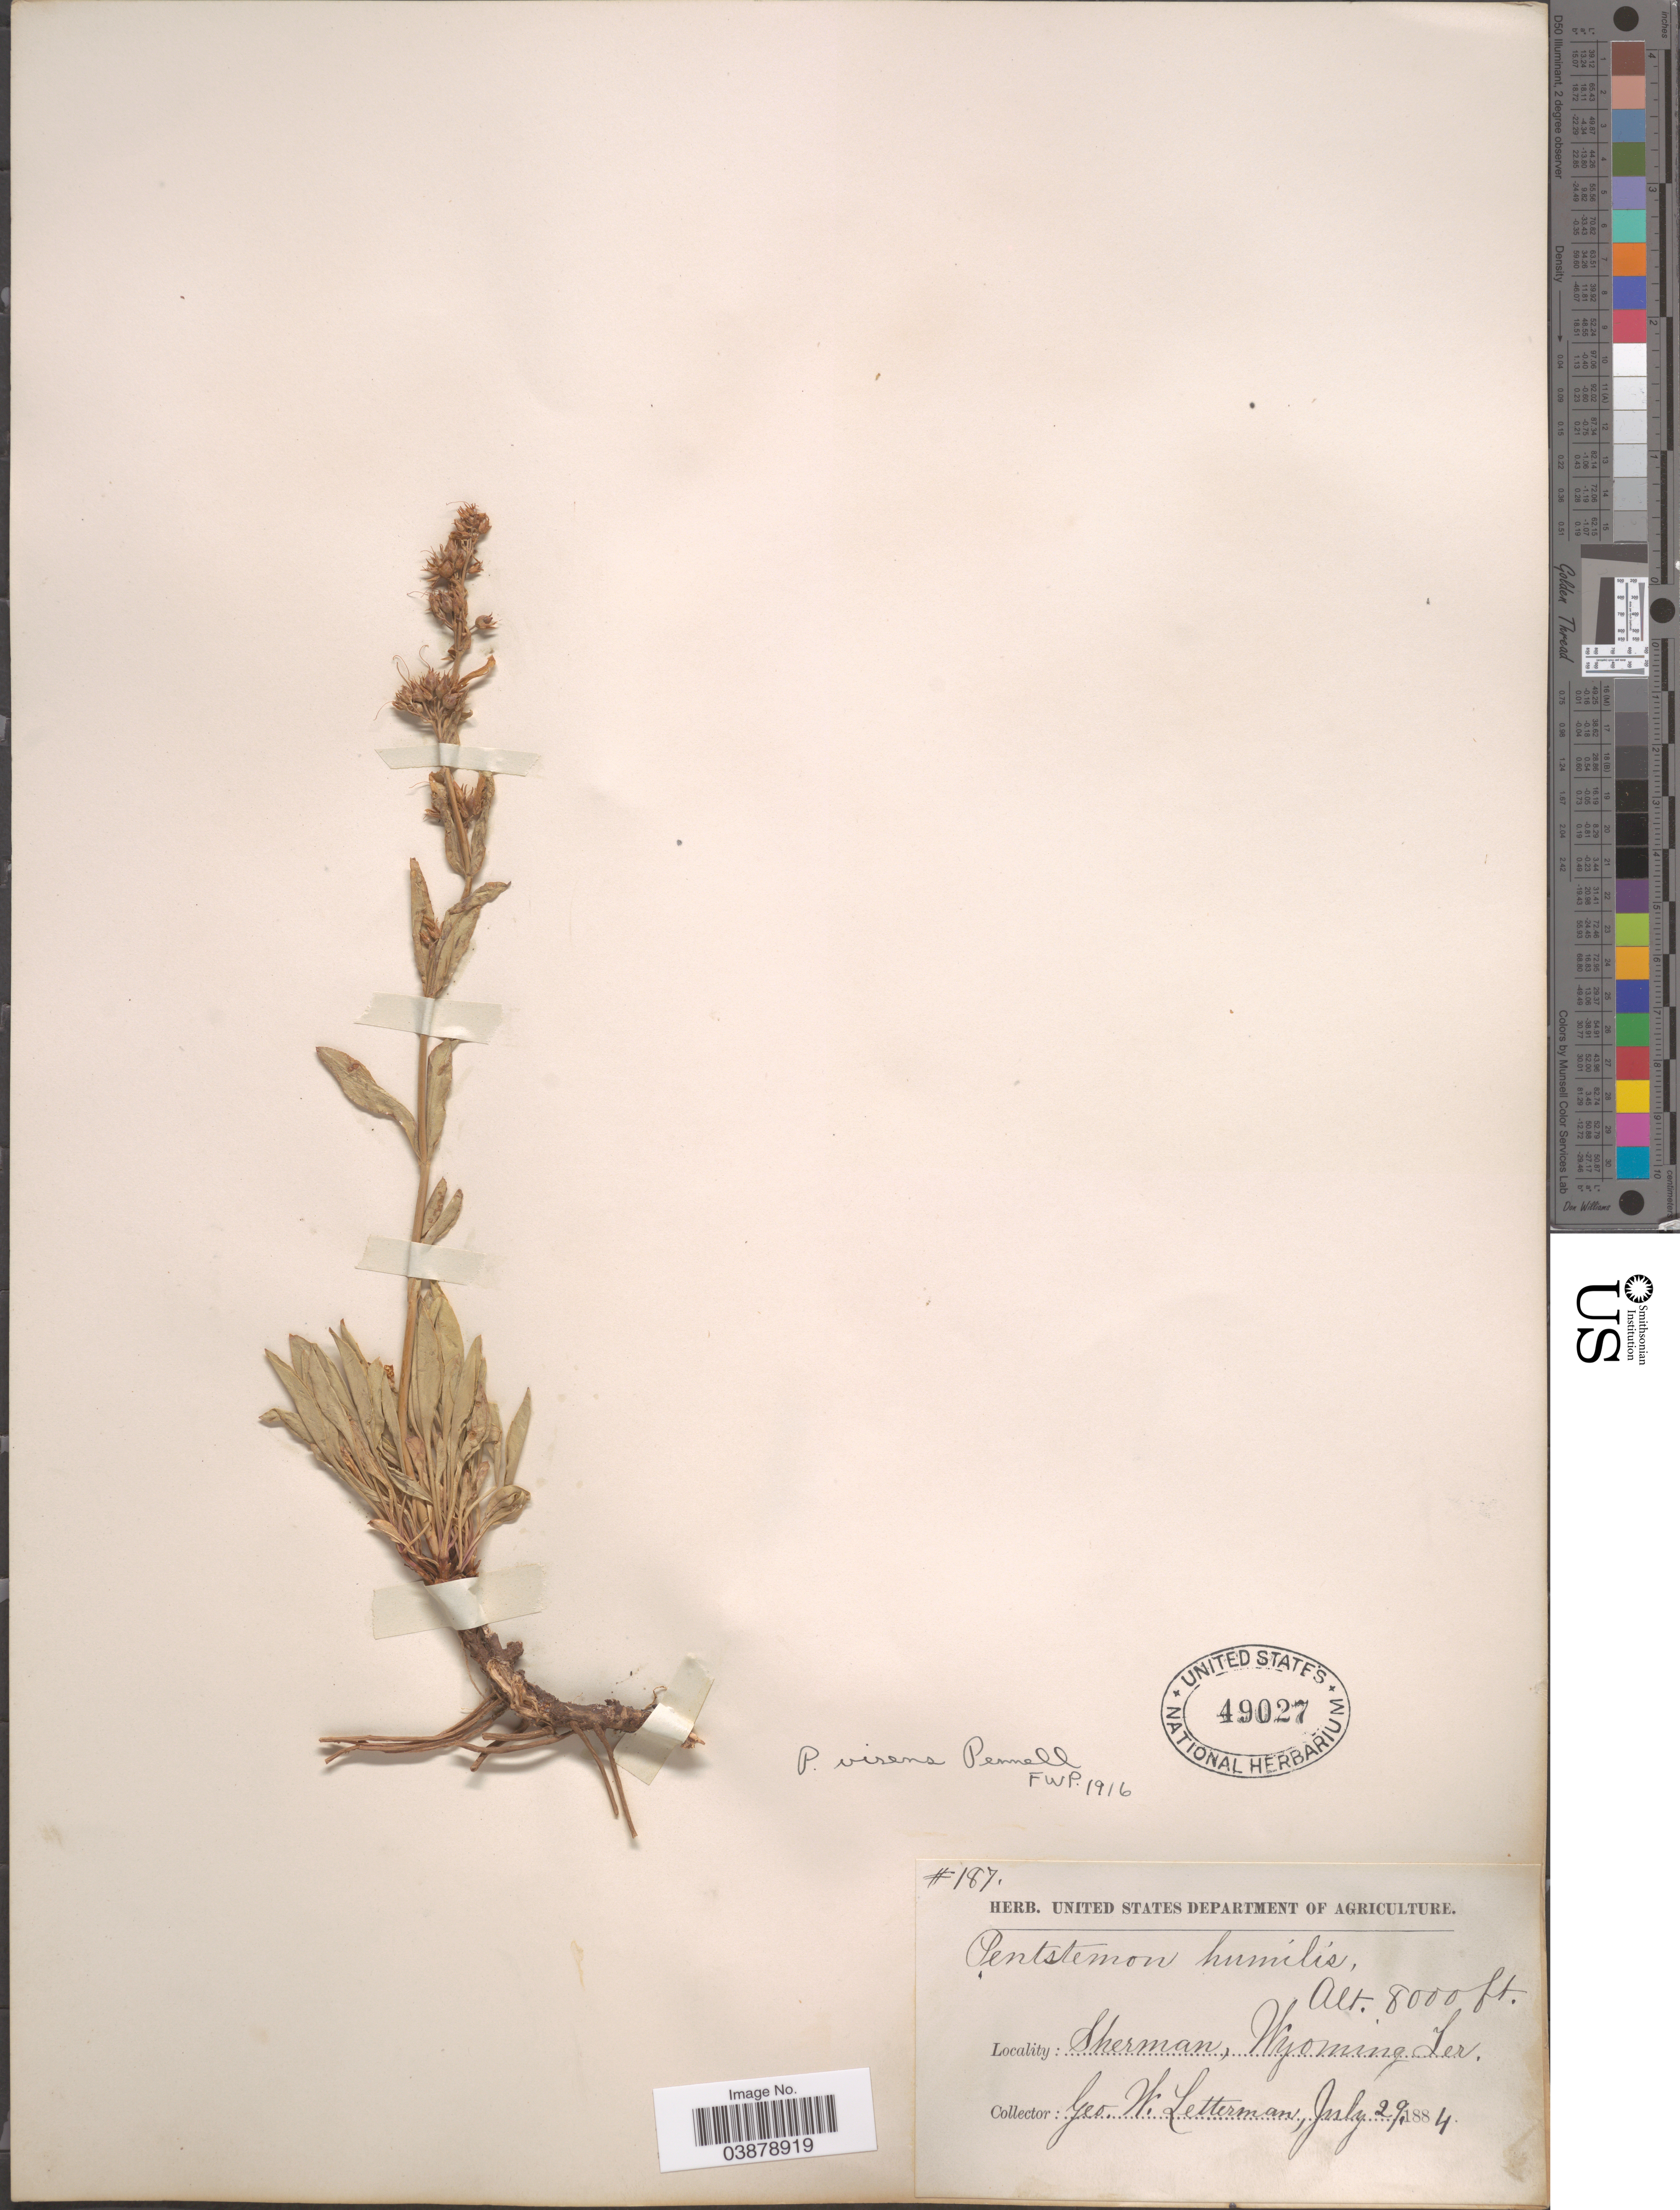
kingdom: Plantae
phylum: Tracheophyta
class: Magnoliopsida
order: Lamiales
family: Plantaginaceae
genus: Penstemon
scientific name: Penstemon virens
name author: Pennell ex Rydb.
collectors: G. W. Letterman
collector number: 187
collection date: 1884-07-29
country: United States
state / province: Wyoming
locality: Sherman, Wyoming Ter.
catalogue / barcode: US 49027